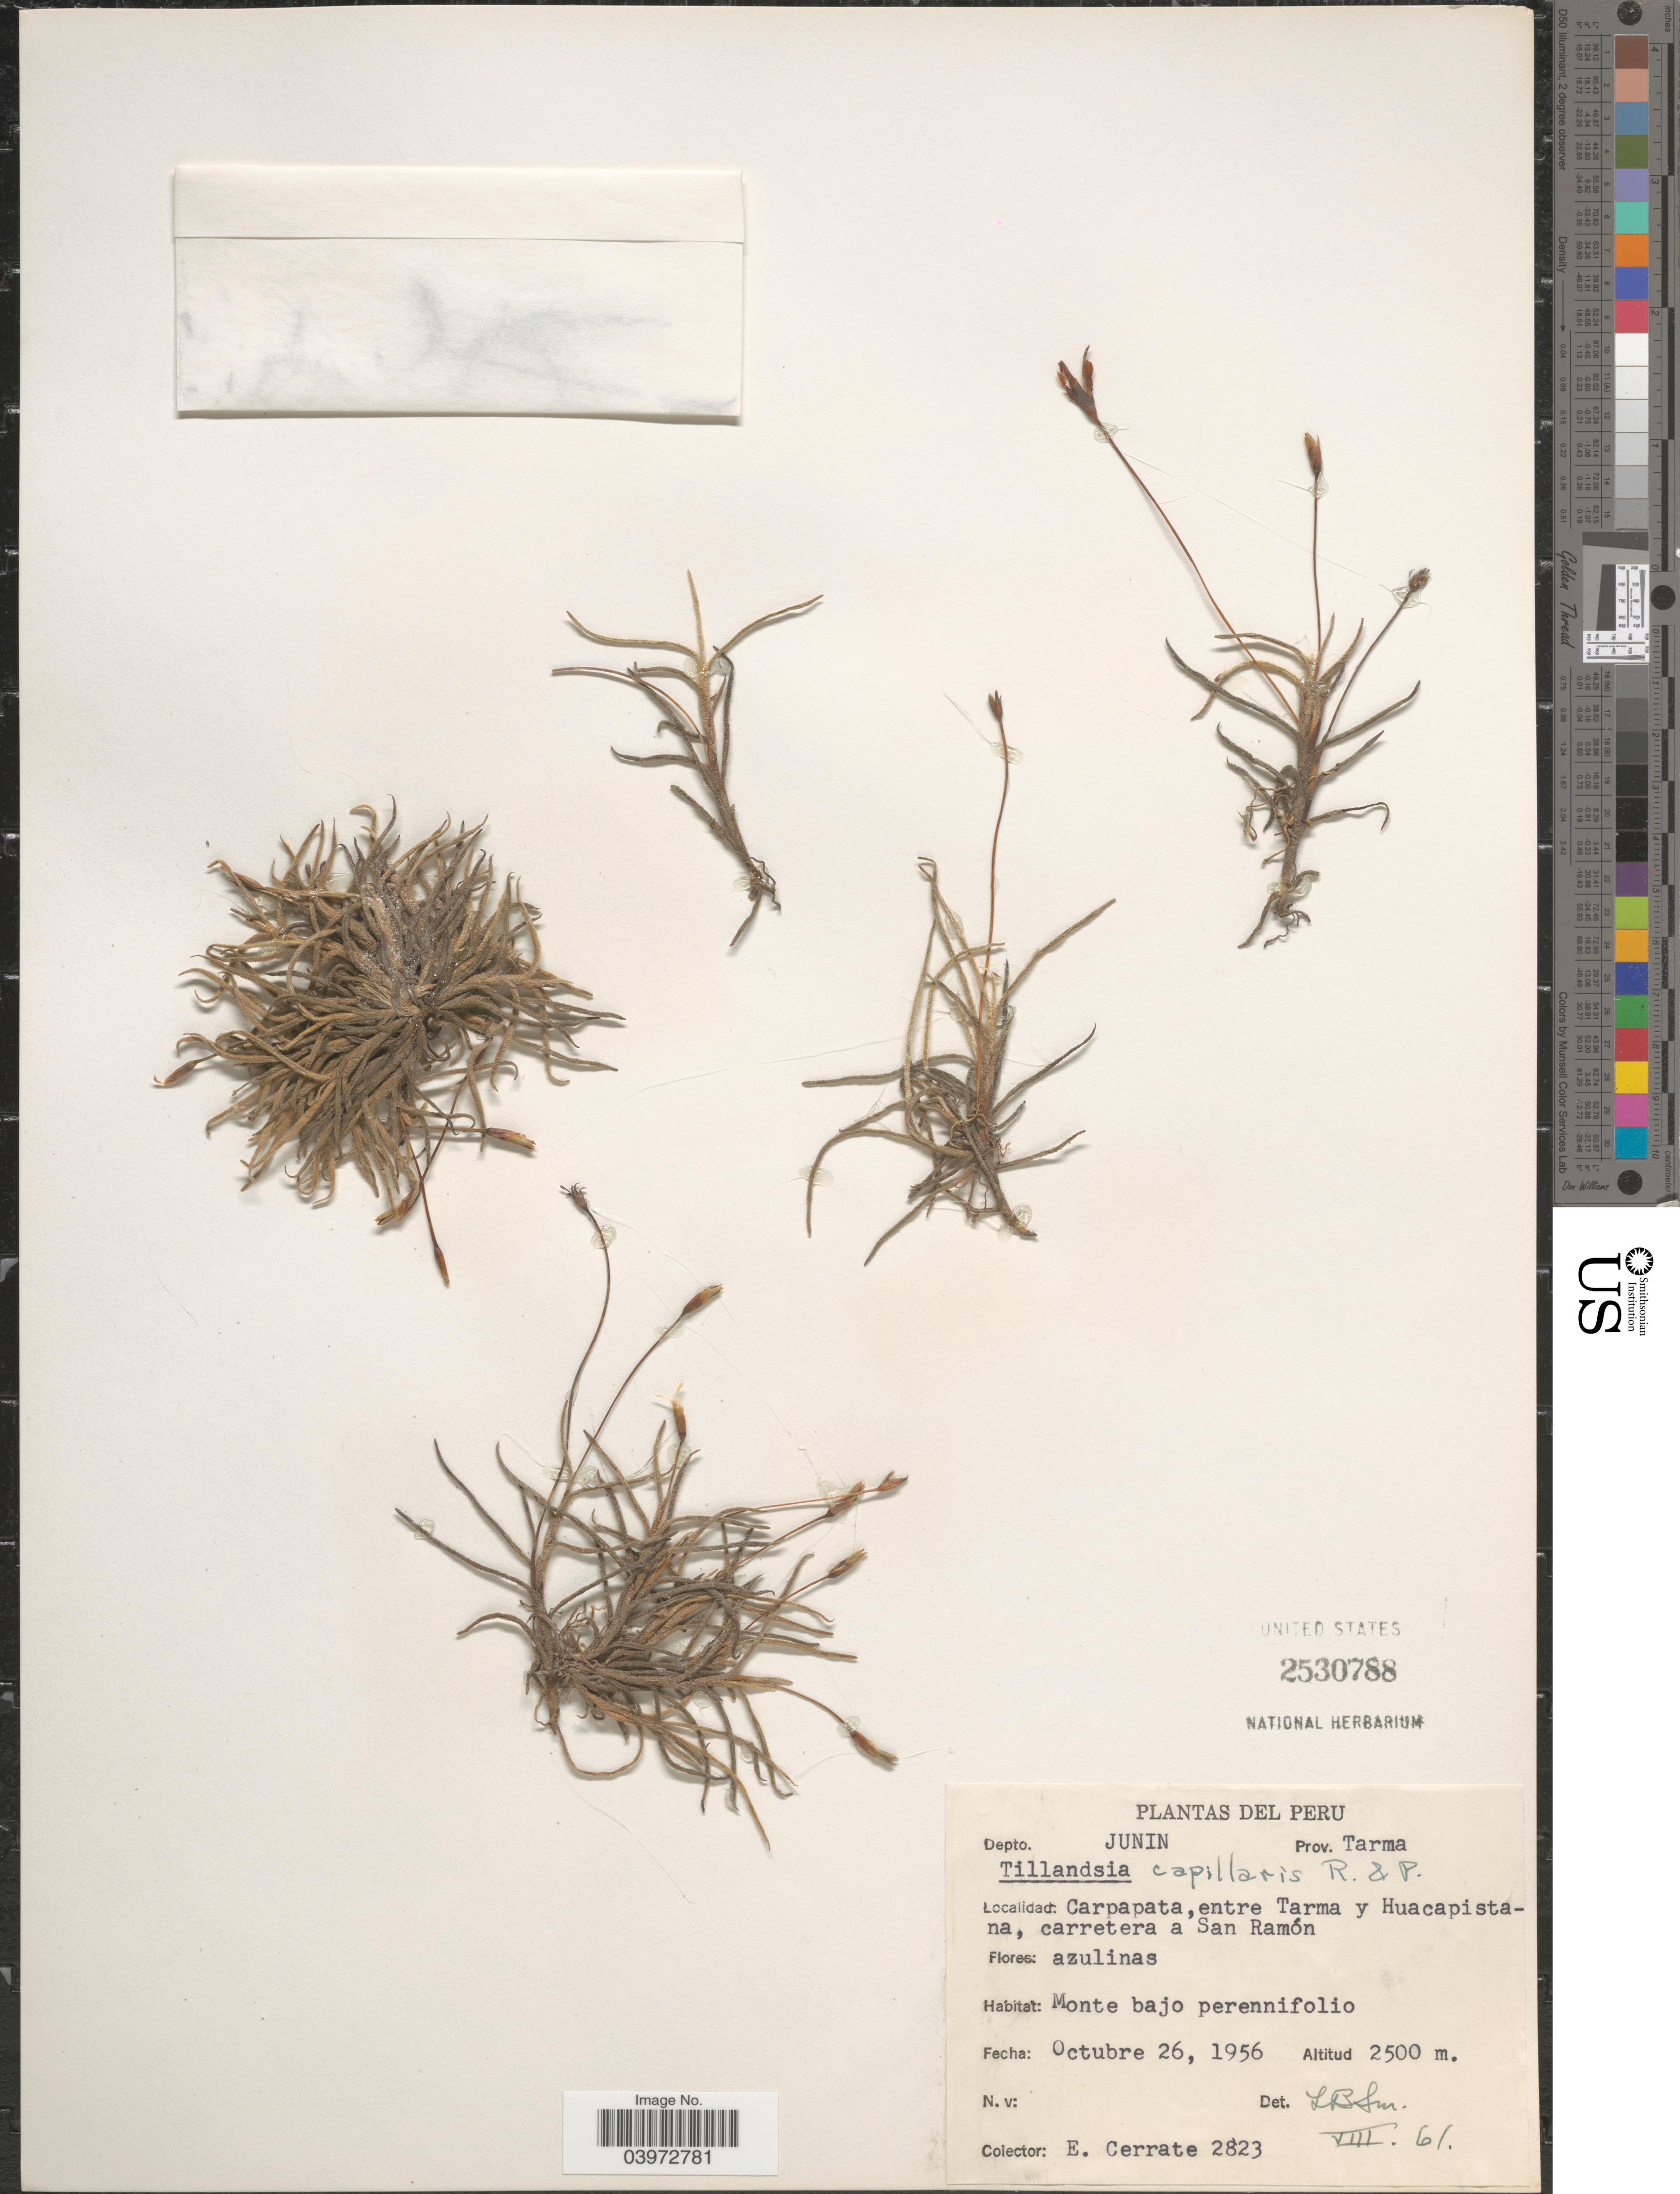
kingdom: Plantae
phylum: Tracheophyta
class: Liliopsida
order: Poales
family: Bromeliaceae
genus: Tillandsia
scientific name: Tillandsia capillaris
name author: Ruiz & Pav.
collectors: E. Cerrate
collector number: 2823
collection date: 1956-10-26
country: Peru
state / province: Junín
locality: Depto. Junin. Prov. Tarma. Carpapata, entre Tarma y Huacapistana, carretera a San Ramón.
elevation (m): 2500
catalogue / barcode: US 2530788